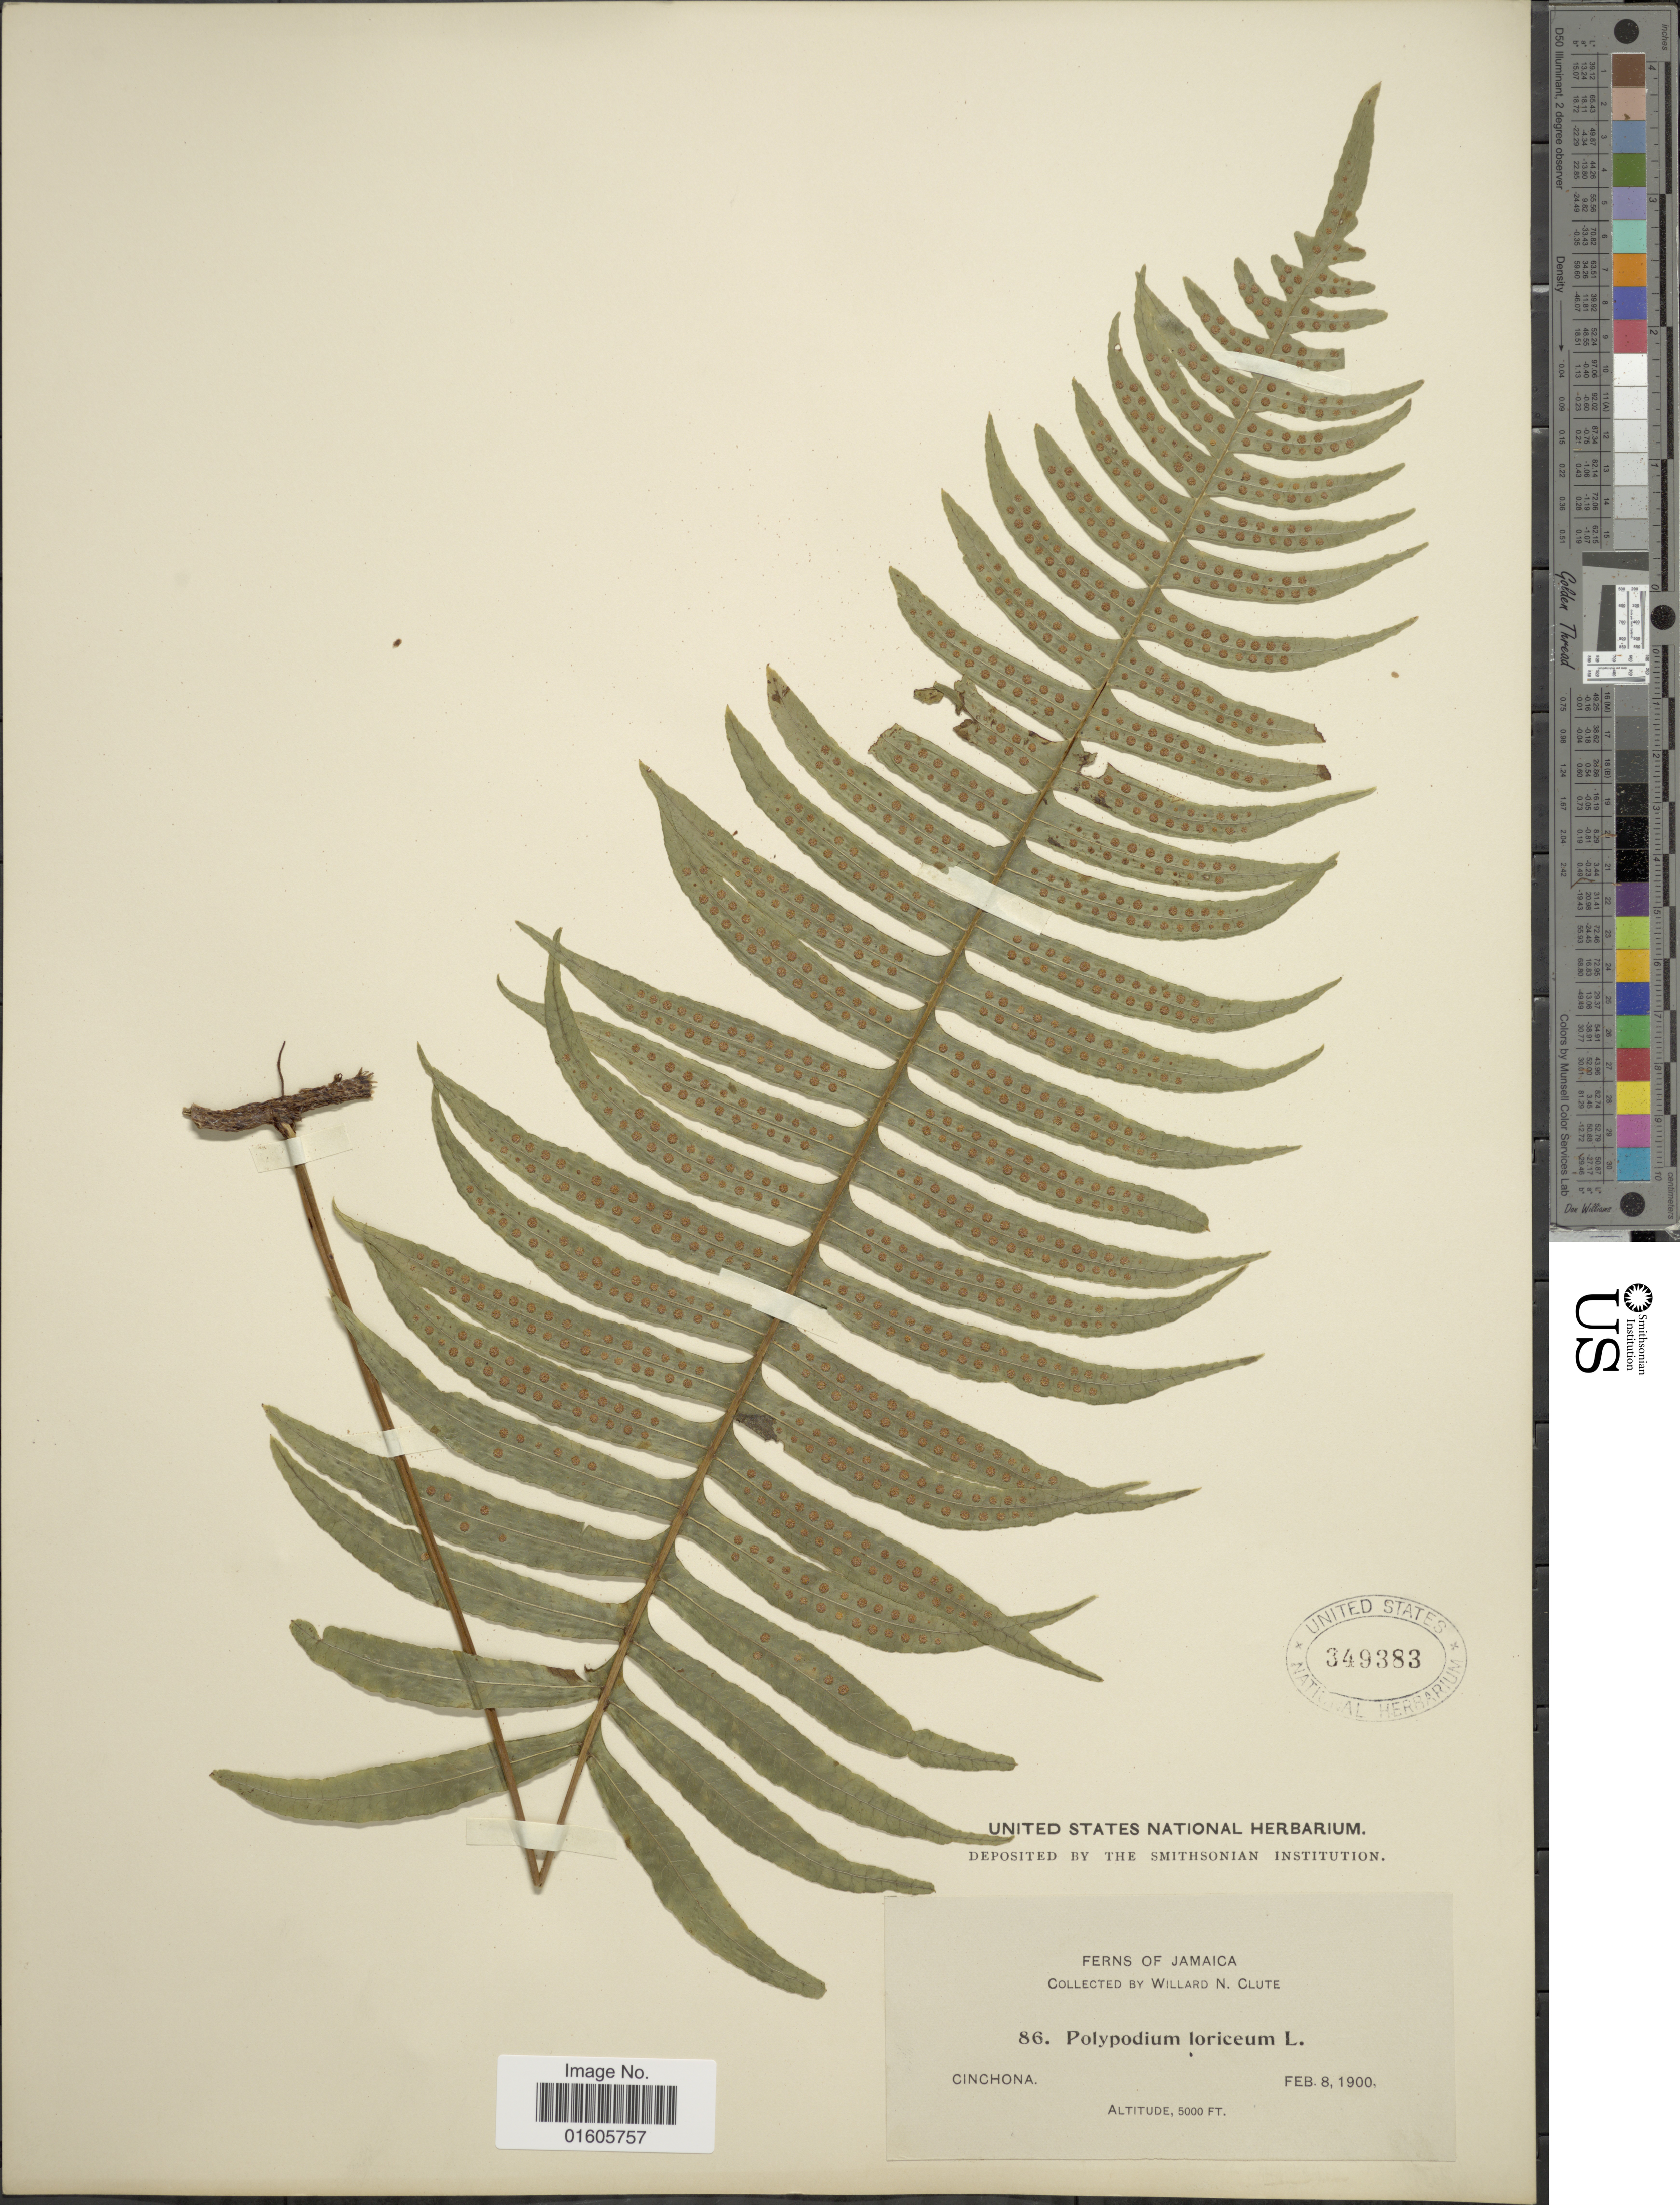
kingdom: Plantae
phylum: Tracheophyta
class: Polypodiopsida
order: Polypodiales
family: Polypodiaceae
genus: Serpocaulon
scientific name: Serpocaulon loriceum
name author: (L.) A.R. Sm.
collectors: W. N. Clute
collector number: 86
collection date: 1900-02-08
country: Jamaica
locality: Cinchona.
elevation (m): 1524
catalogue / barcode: US 349383